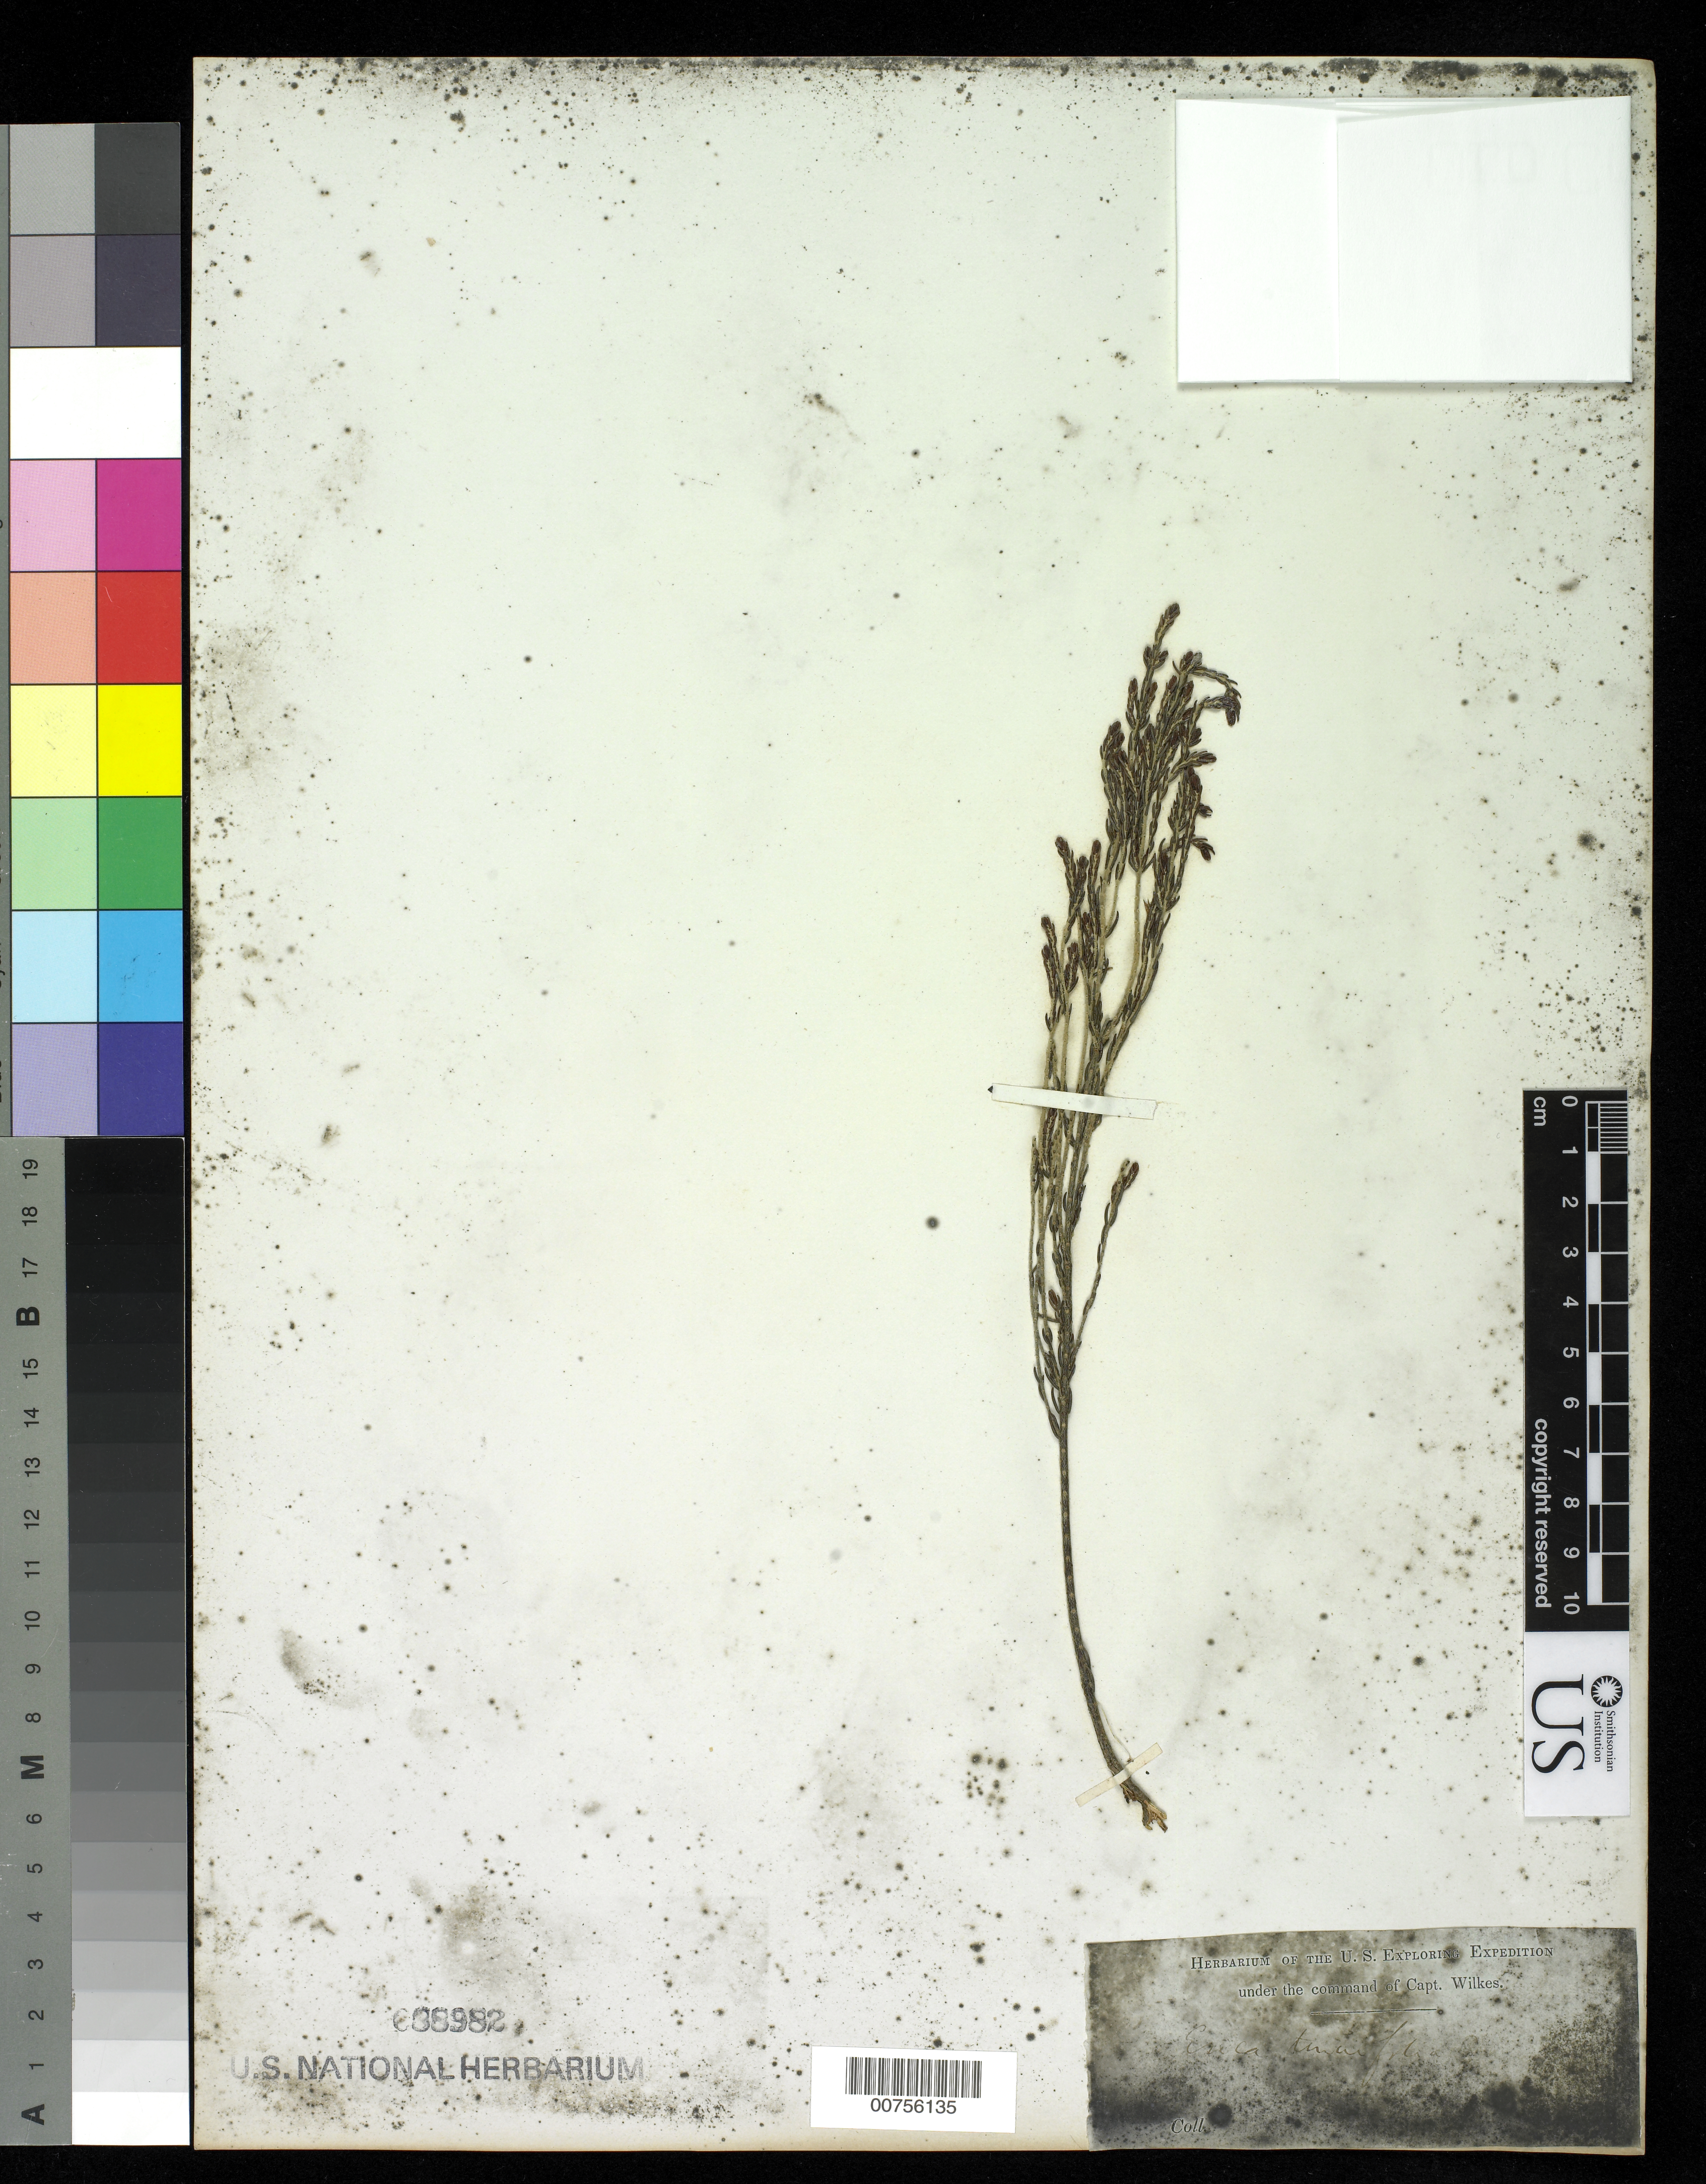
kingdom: Plantae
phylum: Tracheophyta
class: Magnoliopsida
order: Ericales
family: Ericaceae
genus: Erica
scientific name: Erica tenuifolia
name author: L.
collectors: Wilkes Explor. Exped.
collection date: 1838/1842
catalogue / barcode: US 88982